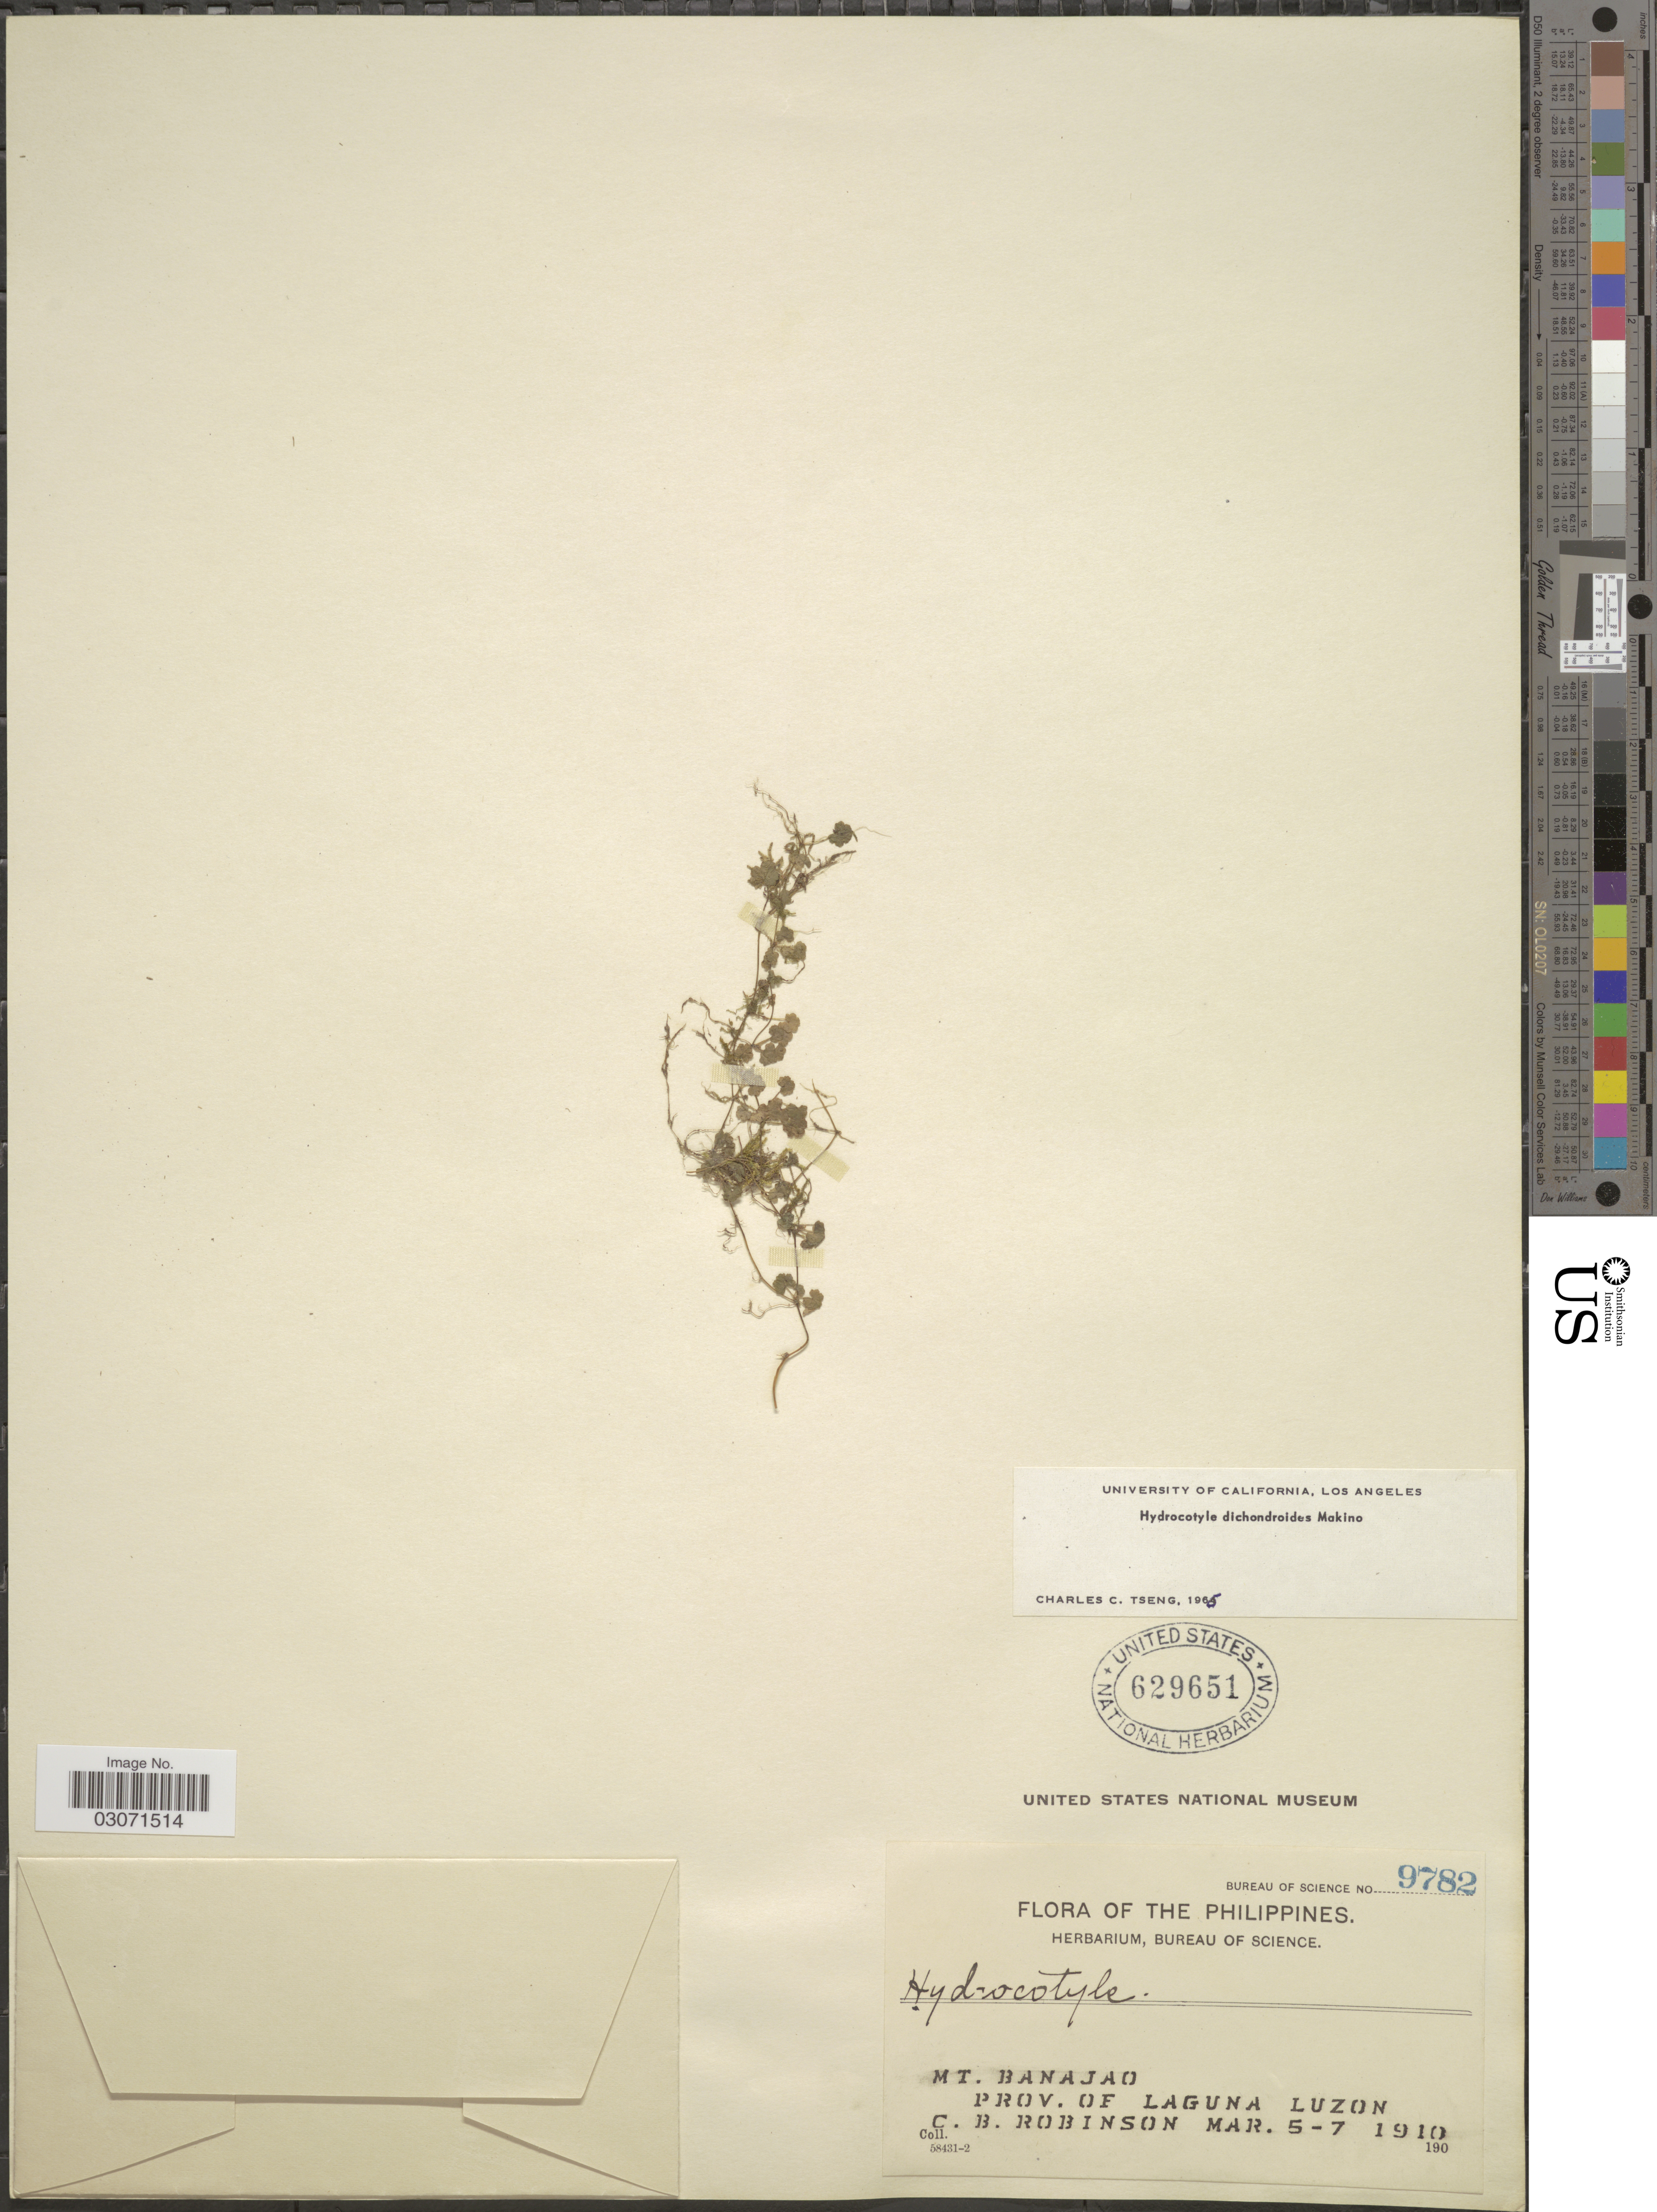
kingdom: Plantae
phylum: Tracheophyta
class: Magnoliopsida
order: Apiales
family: Araliaceae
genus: Hydrocotyle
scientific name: Hydrocotyle dichondroides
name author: Makino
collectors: C. Robinson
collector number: Bureau of Science 9782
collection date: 1910-03-05/1910-03-07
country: Philippines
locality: Mt. Banajao. Prov. of Laguna Luzon.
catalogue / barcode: US 629651